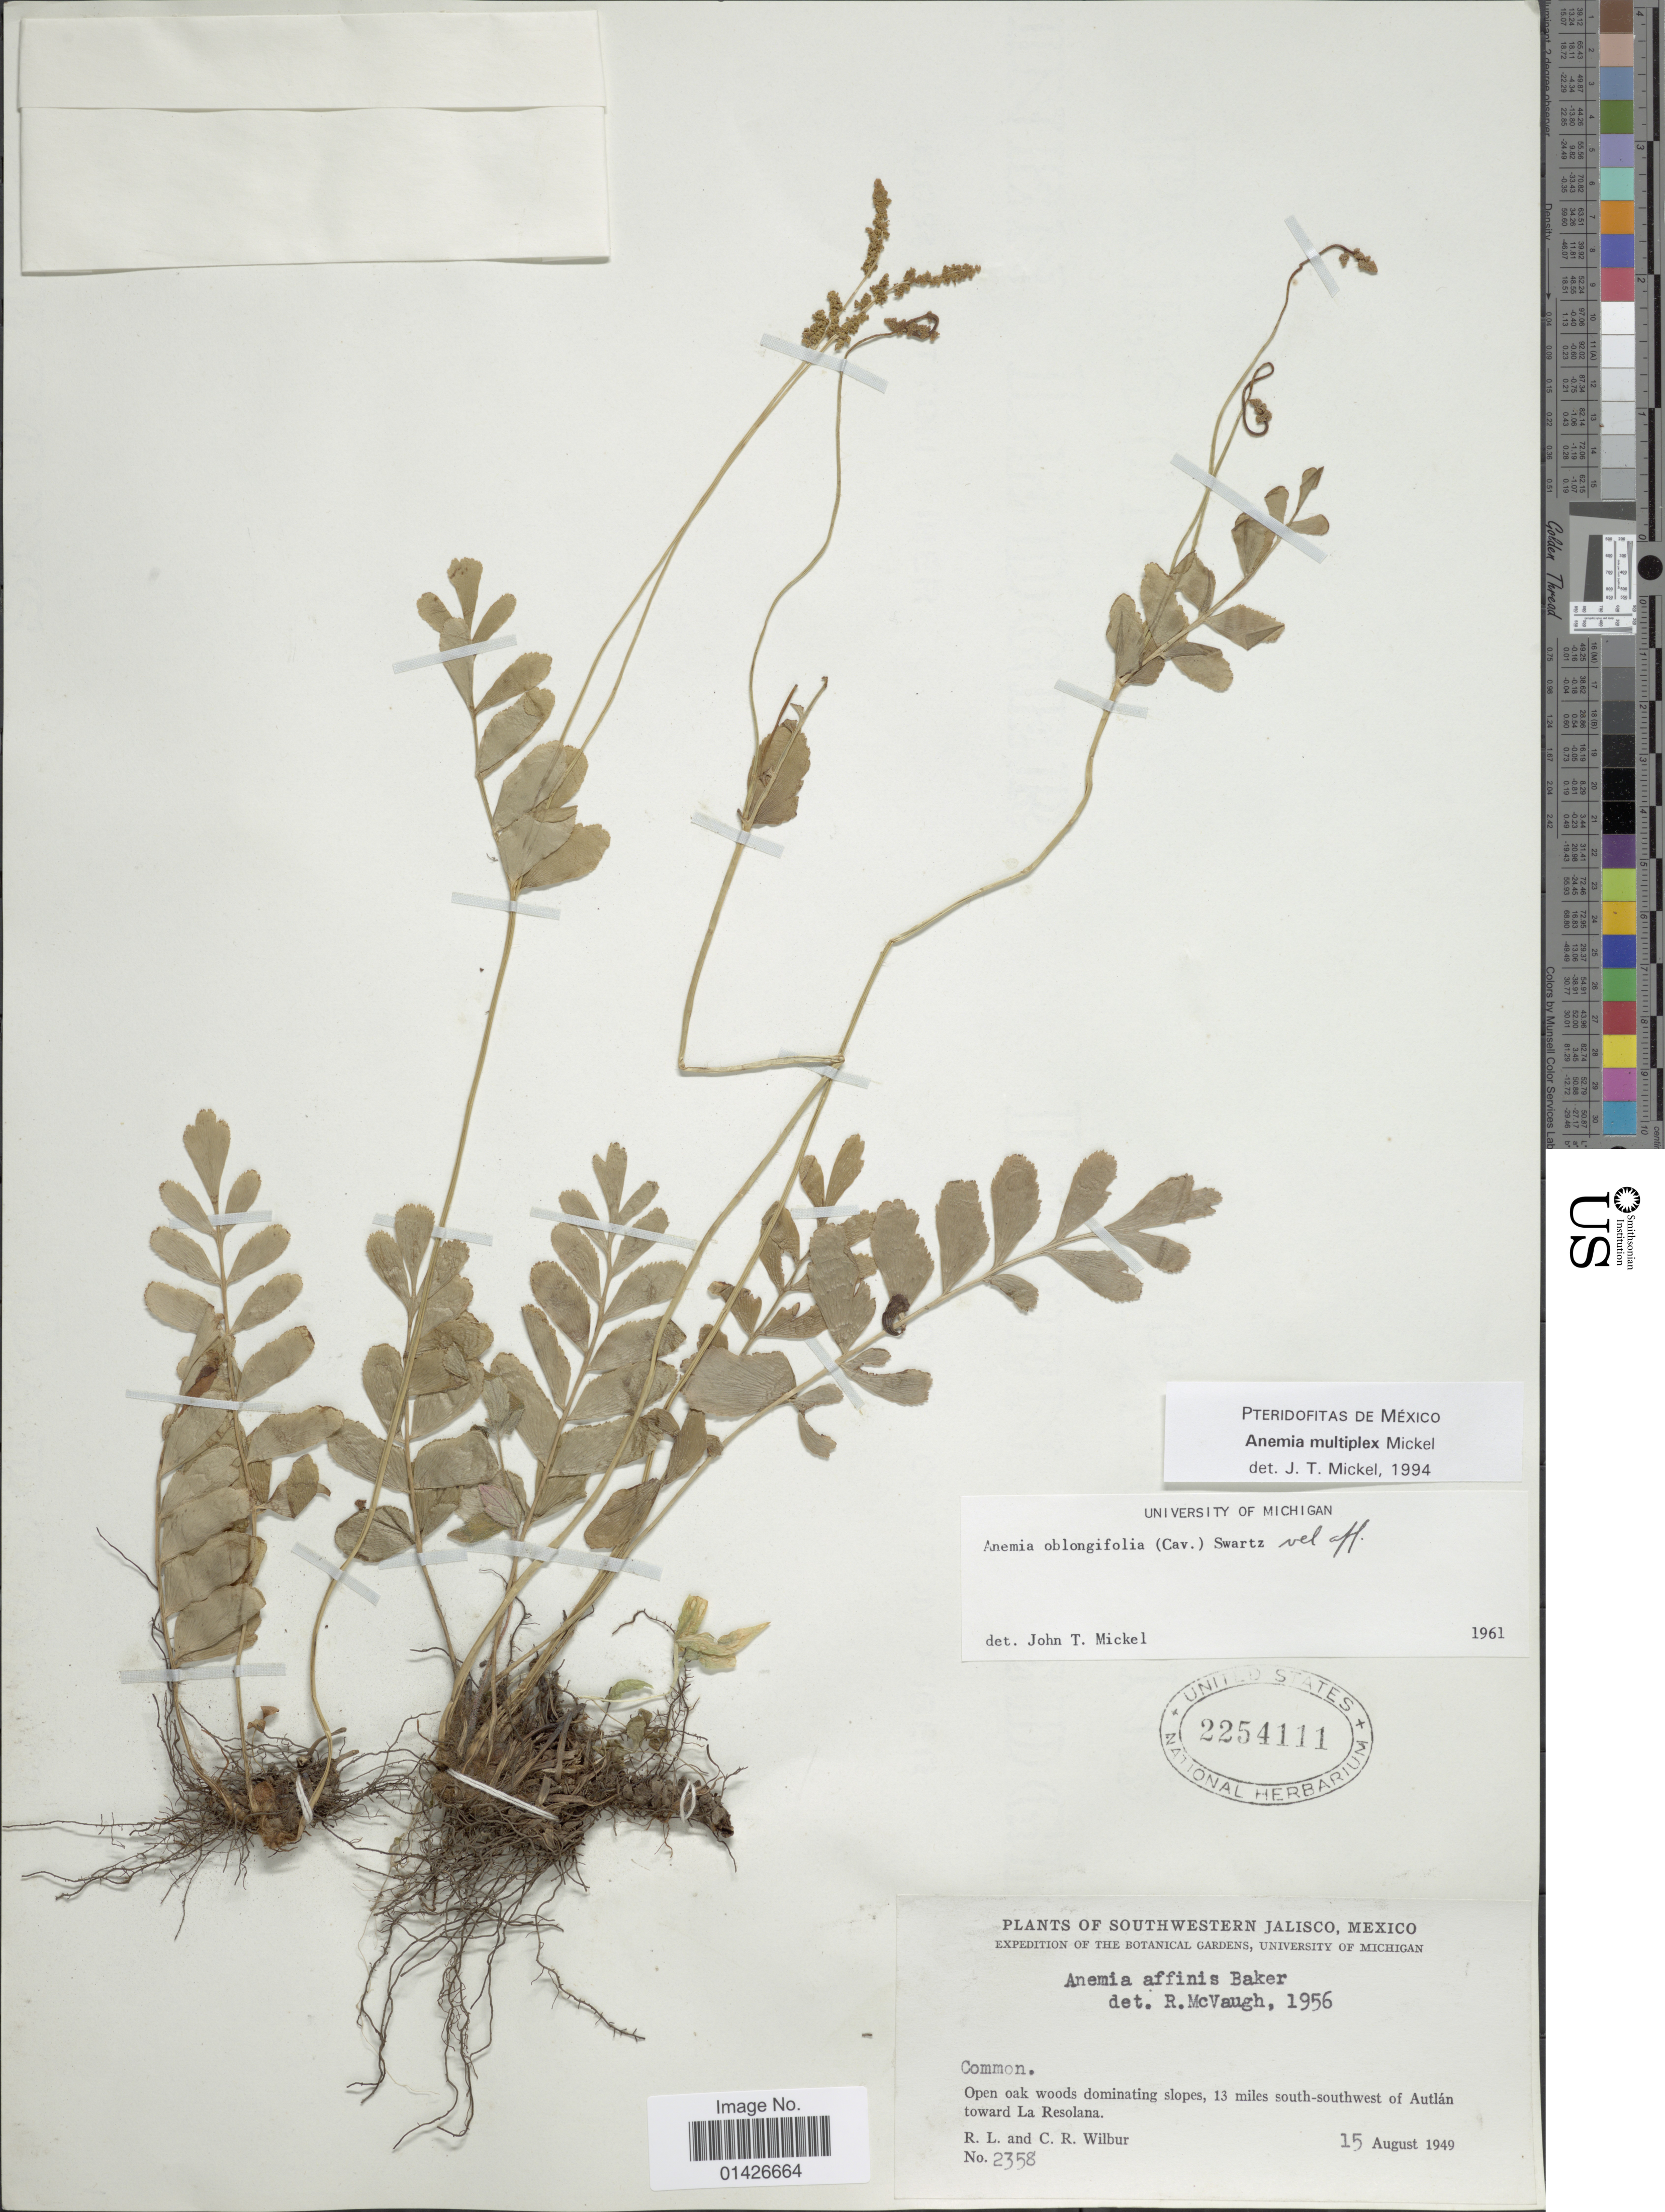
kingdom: Plantae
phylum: Tracheophyta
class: Polypodiopsida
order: Schizaeales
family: Anemiaceae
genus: Anemia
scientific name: Anemia multiplex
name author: Mickel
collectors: R. L. Wilbur & C. Wilbur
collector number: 2358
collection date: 1949-08-15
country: Mexico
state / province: Jalisco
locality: Southwestern Jalisco, Open oak woods dominating slopes, 13 miles south-southwest of Autlán toward La Resolana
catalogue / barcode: US 2254111